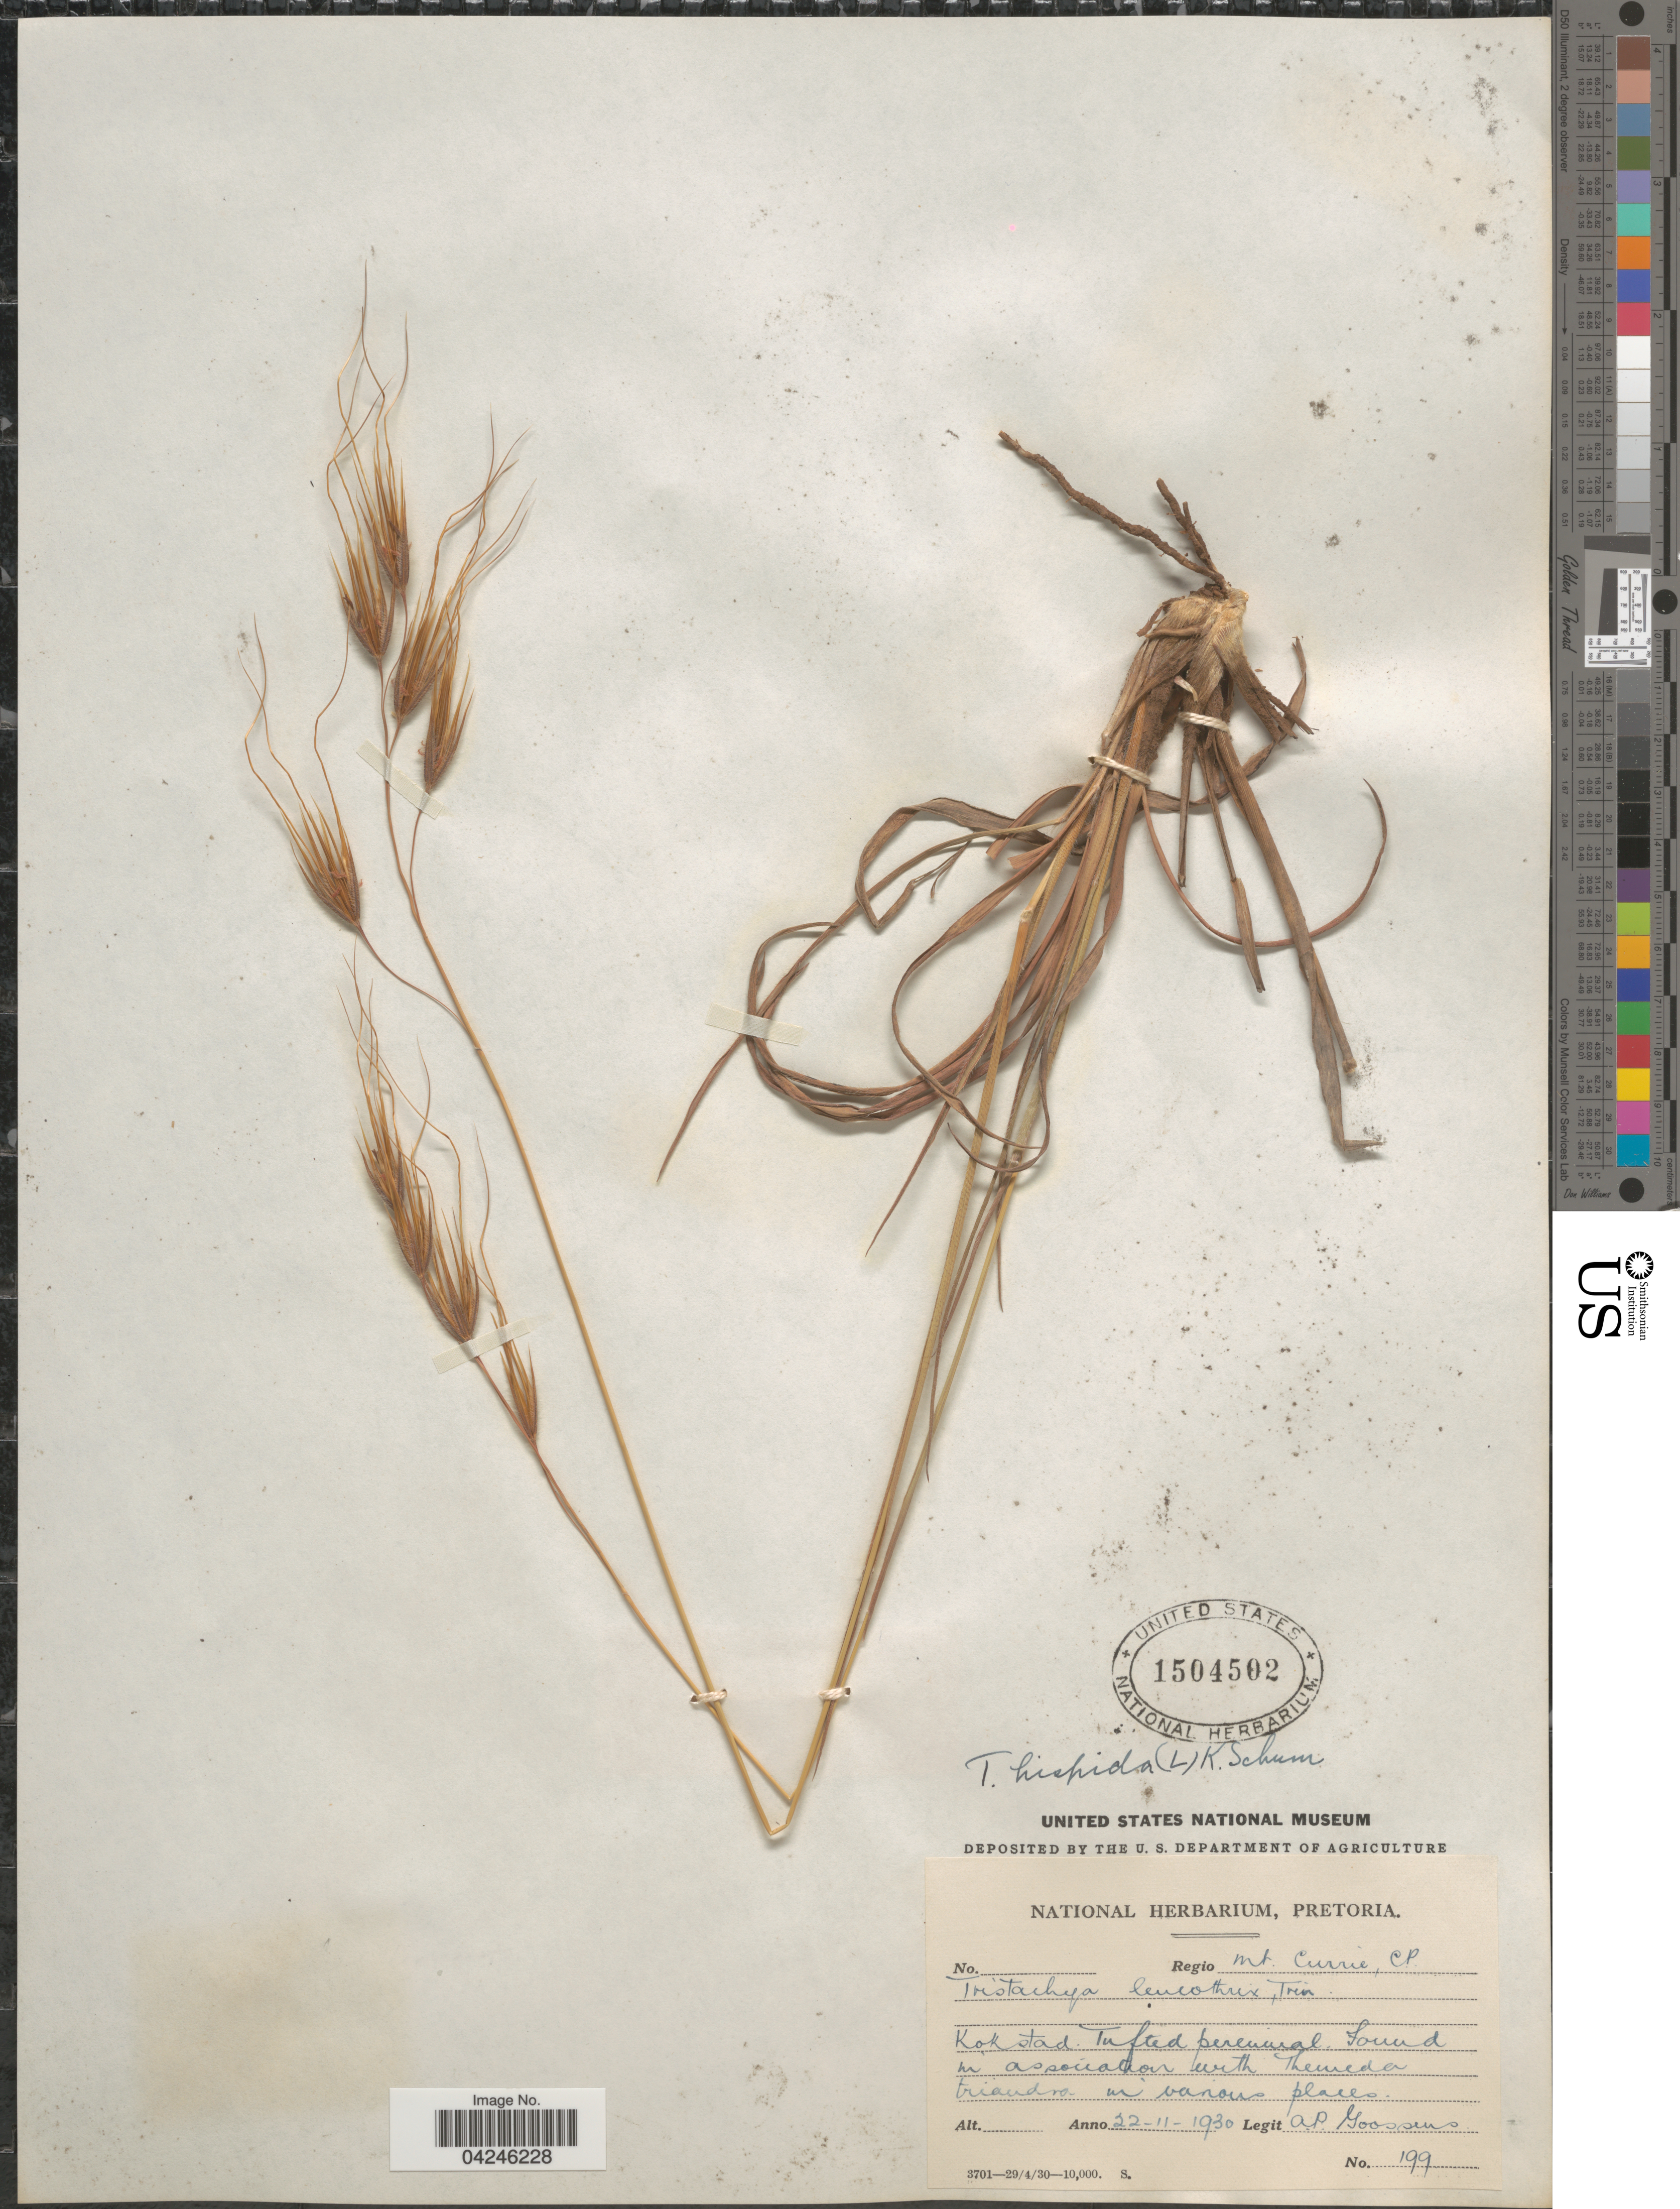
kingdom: Plantae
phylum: Tracheophyta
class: Liliopsida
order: Poales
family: Poaceae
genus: Tristachya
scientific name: Tristachya leucothrix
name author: Trin. ex Nees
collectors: A. P. G. Goossens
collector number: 199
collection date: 1930-11-22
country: South Africa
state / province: KwaZulu-Natal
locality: Regio Mt. Currie. Kokstad.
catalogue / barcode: US 1504502